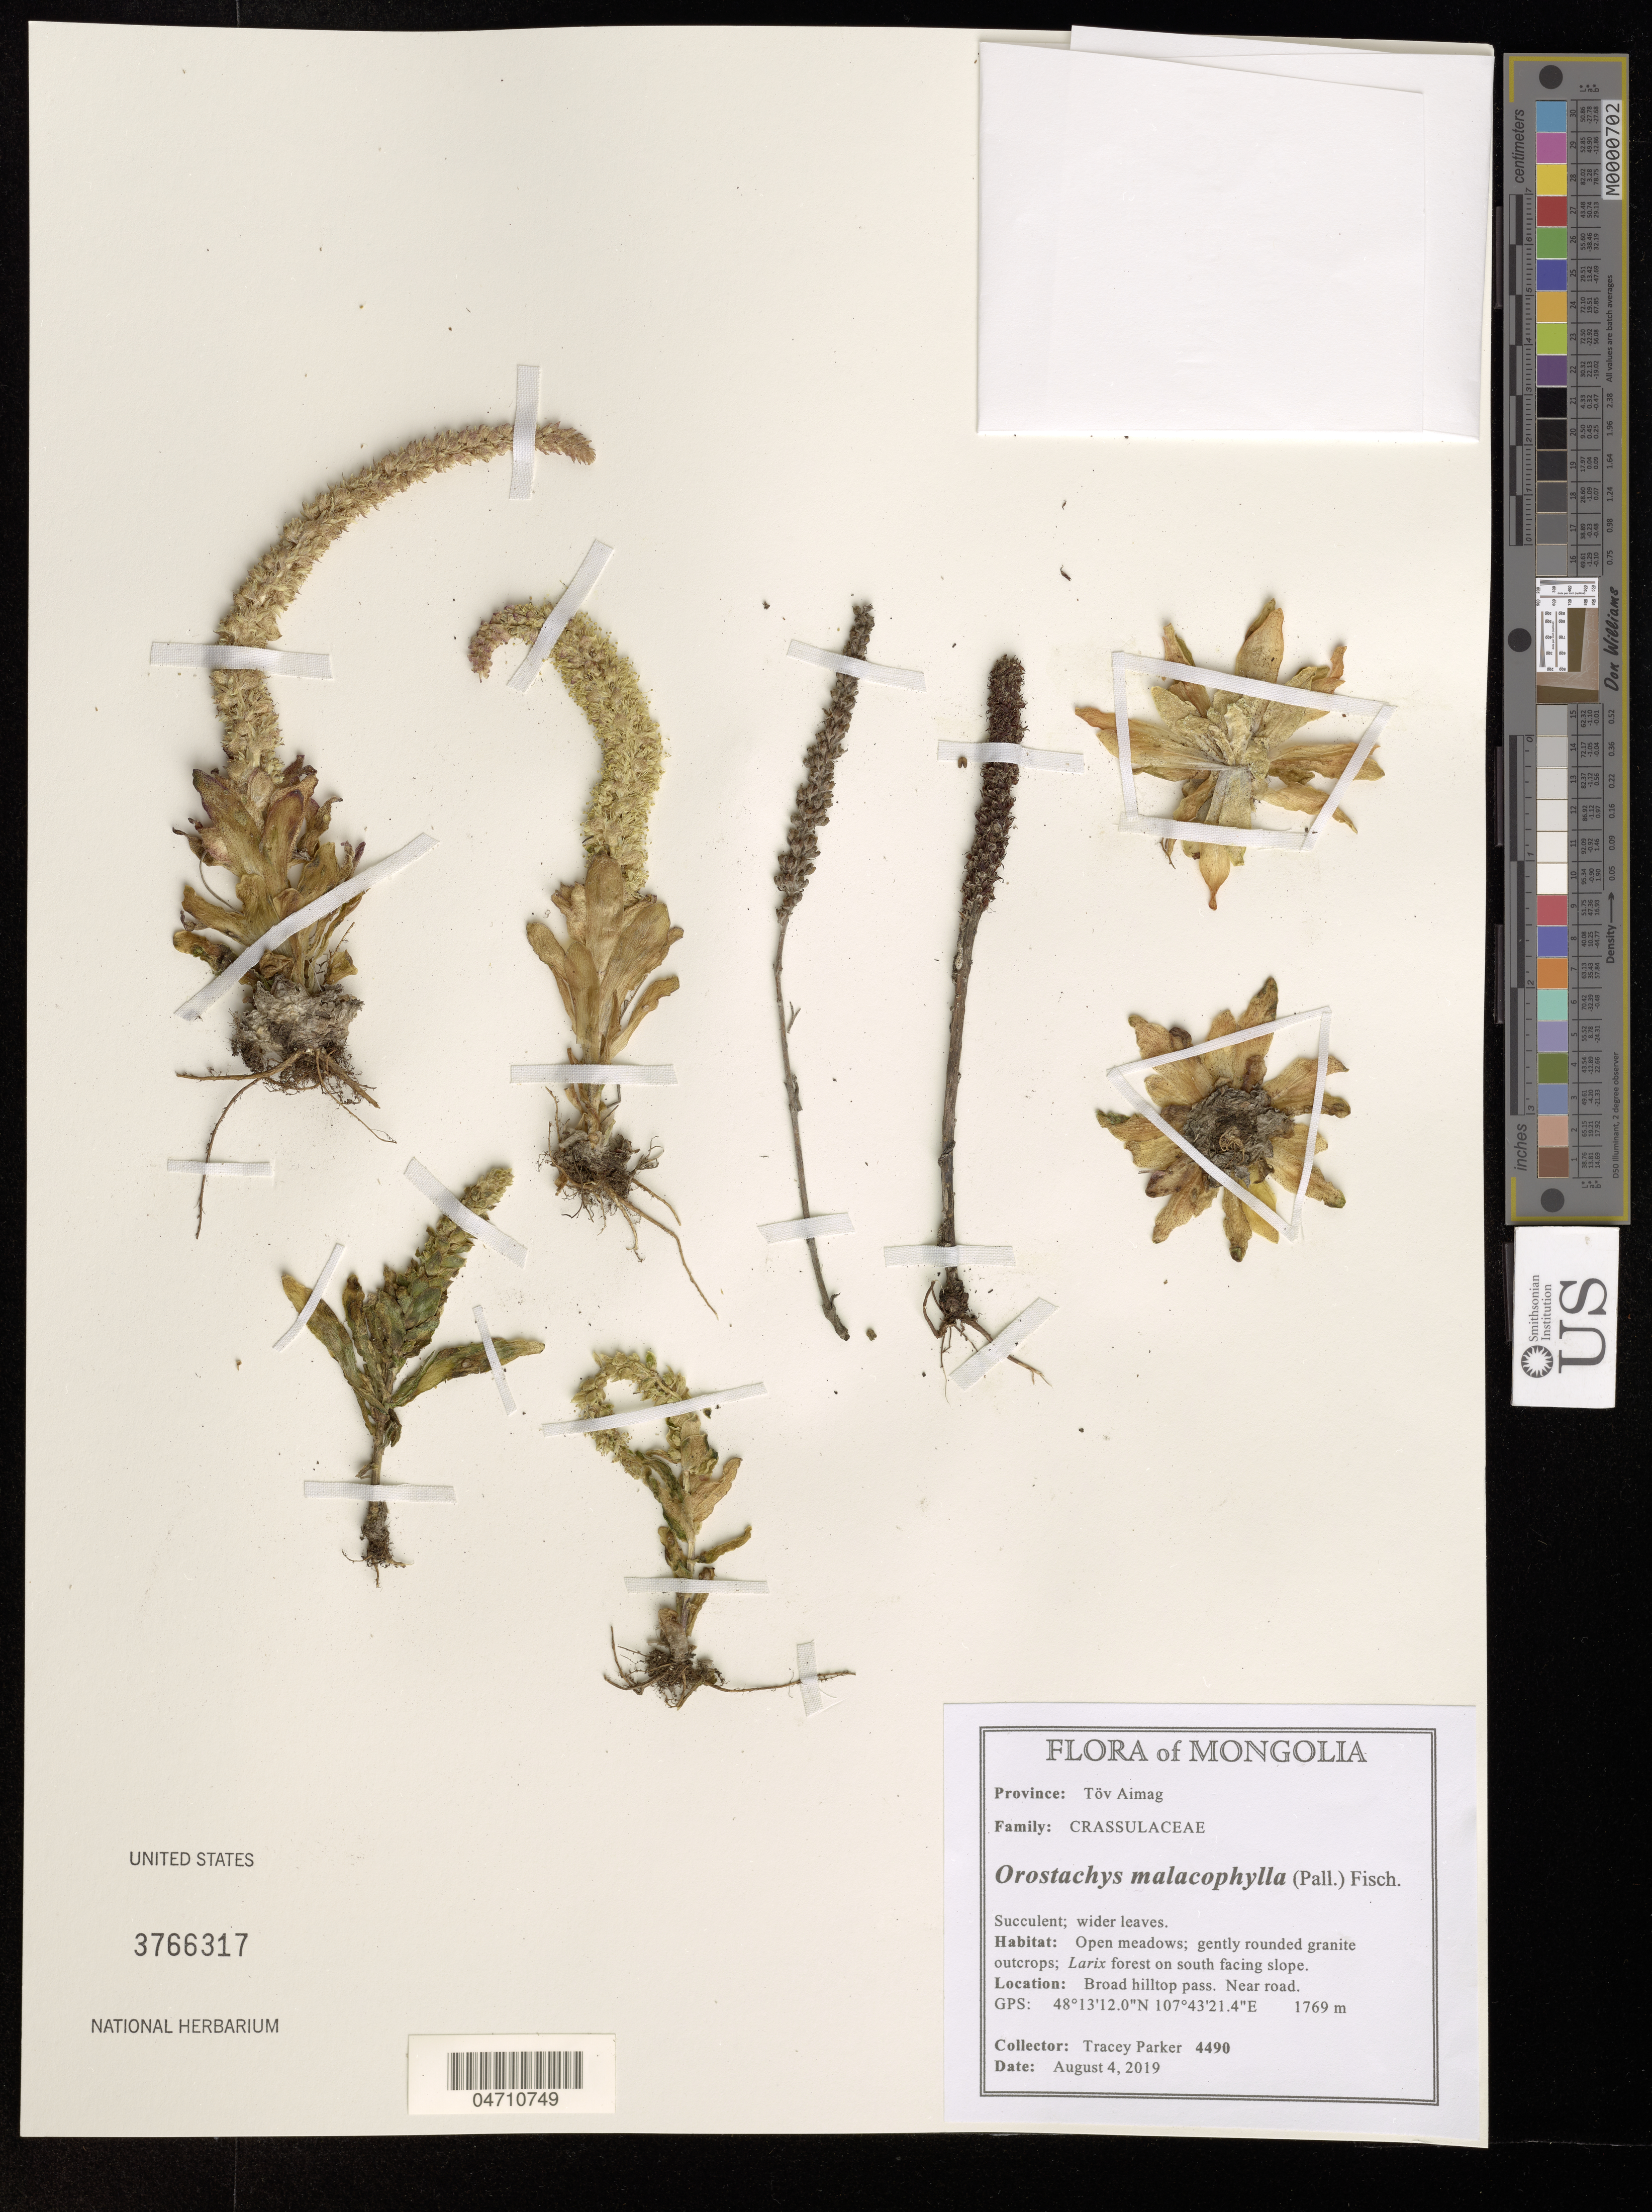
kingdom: Plantae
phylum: Tracheophyta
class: Magnoliopsida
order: Saxifragales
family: Crassulaceae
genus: Orostachys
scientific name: Orostachys malacophylla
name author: (Pall.) Fisch.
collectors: T. Parker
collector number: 4490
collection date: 2019-08-04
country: Mongolia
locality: Province: Töv Aimag. Broad hilltop pass. Near road.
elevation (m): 1769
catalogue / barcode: US 3766317